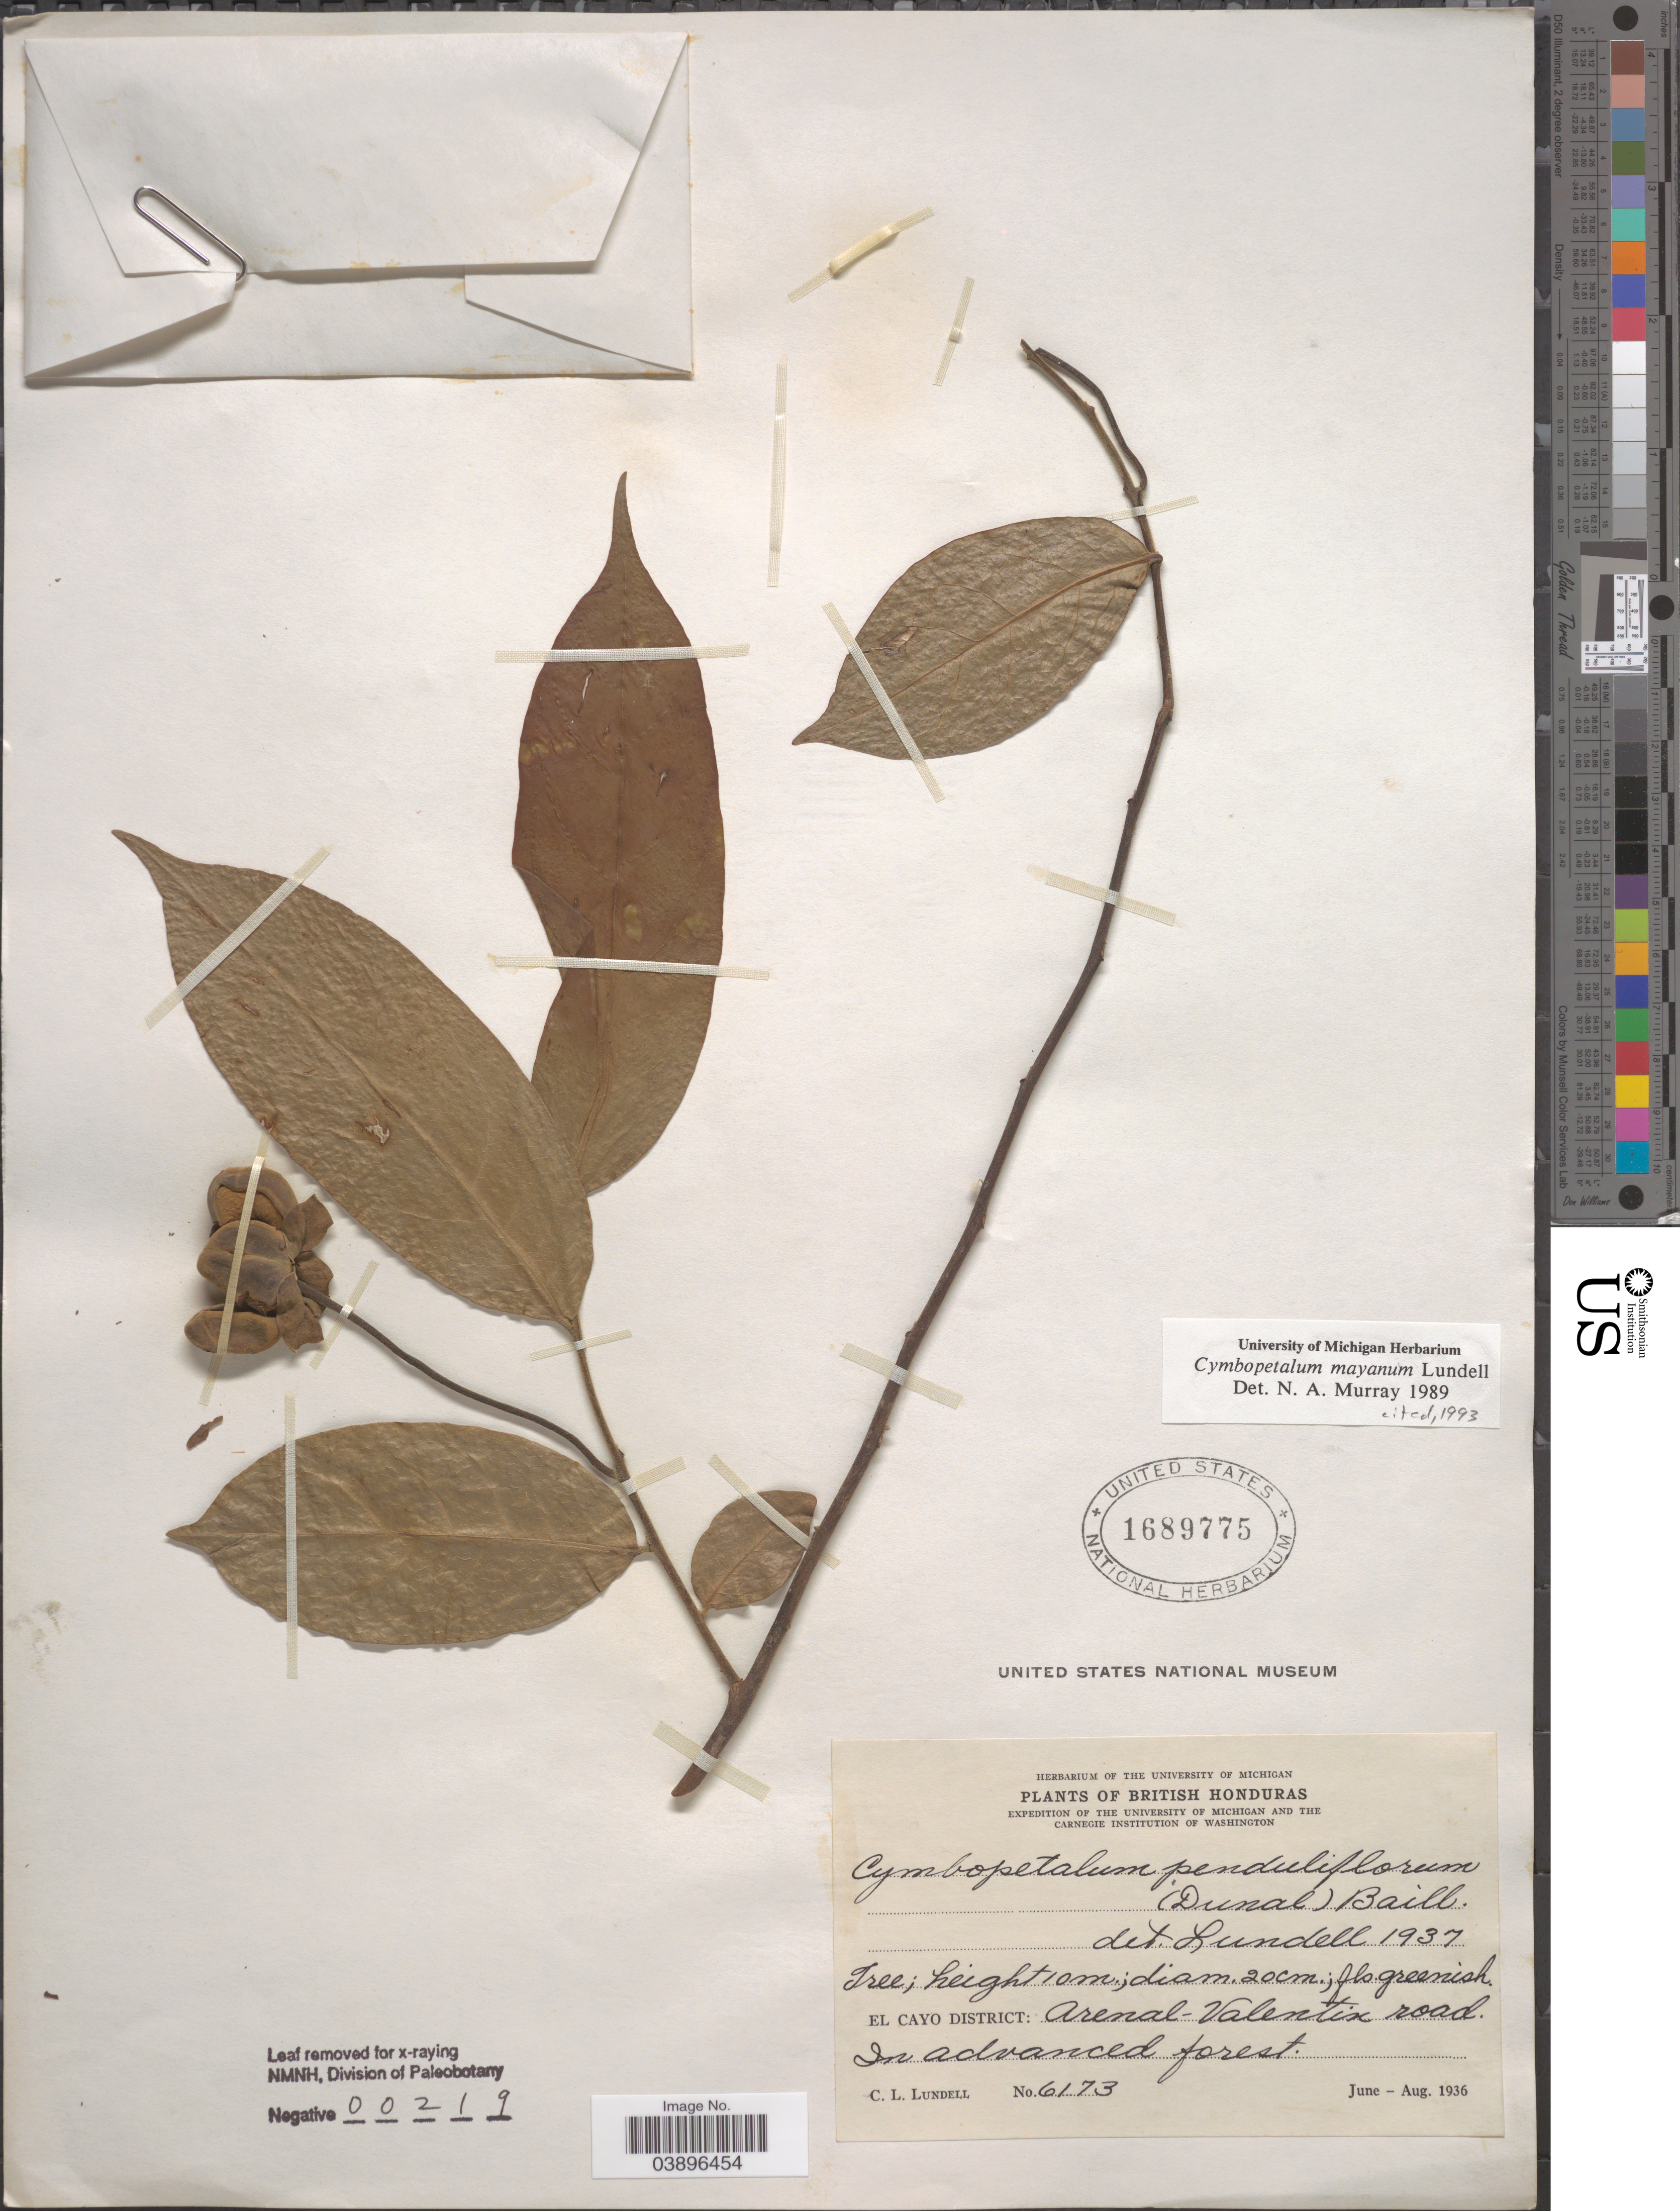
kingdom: Plantae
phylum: Tracheophyta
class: Magnoliopsida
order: Magnoliales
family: Annonaceae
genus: Cymbopetalum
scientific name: Cymbopetalum mayanum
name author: Lundell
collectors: C. L. Lundell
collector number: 6173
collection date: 1936-06/1936-08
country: Belize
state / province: Cayo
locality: British Honduras. El Cayo District: Arenal-Valentin road.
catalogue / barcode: US 1689775